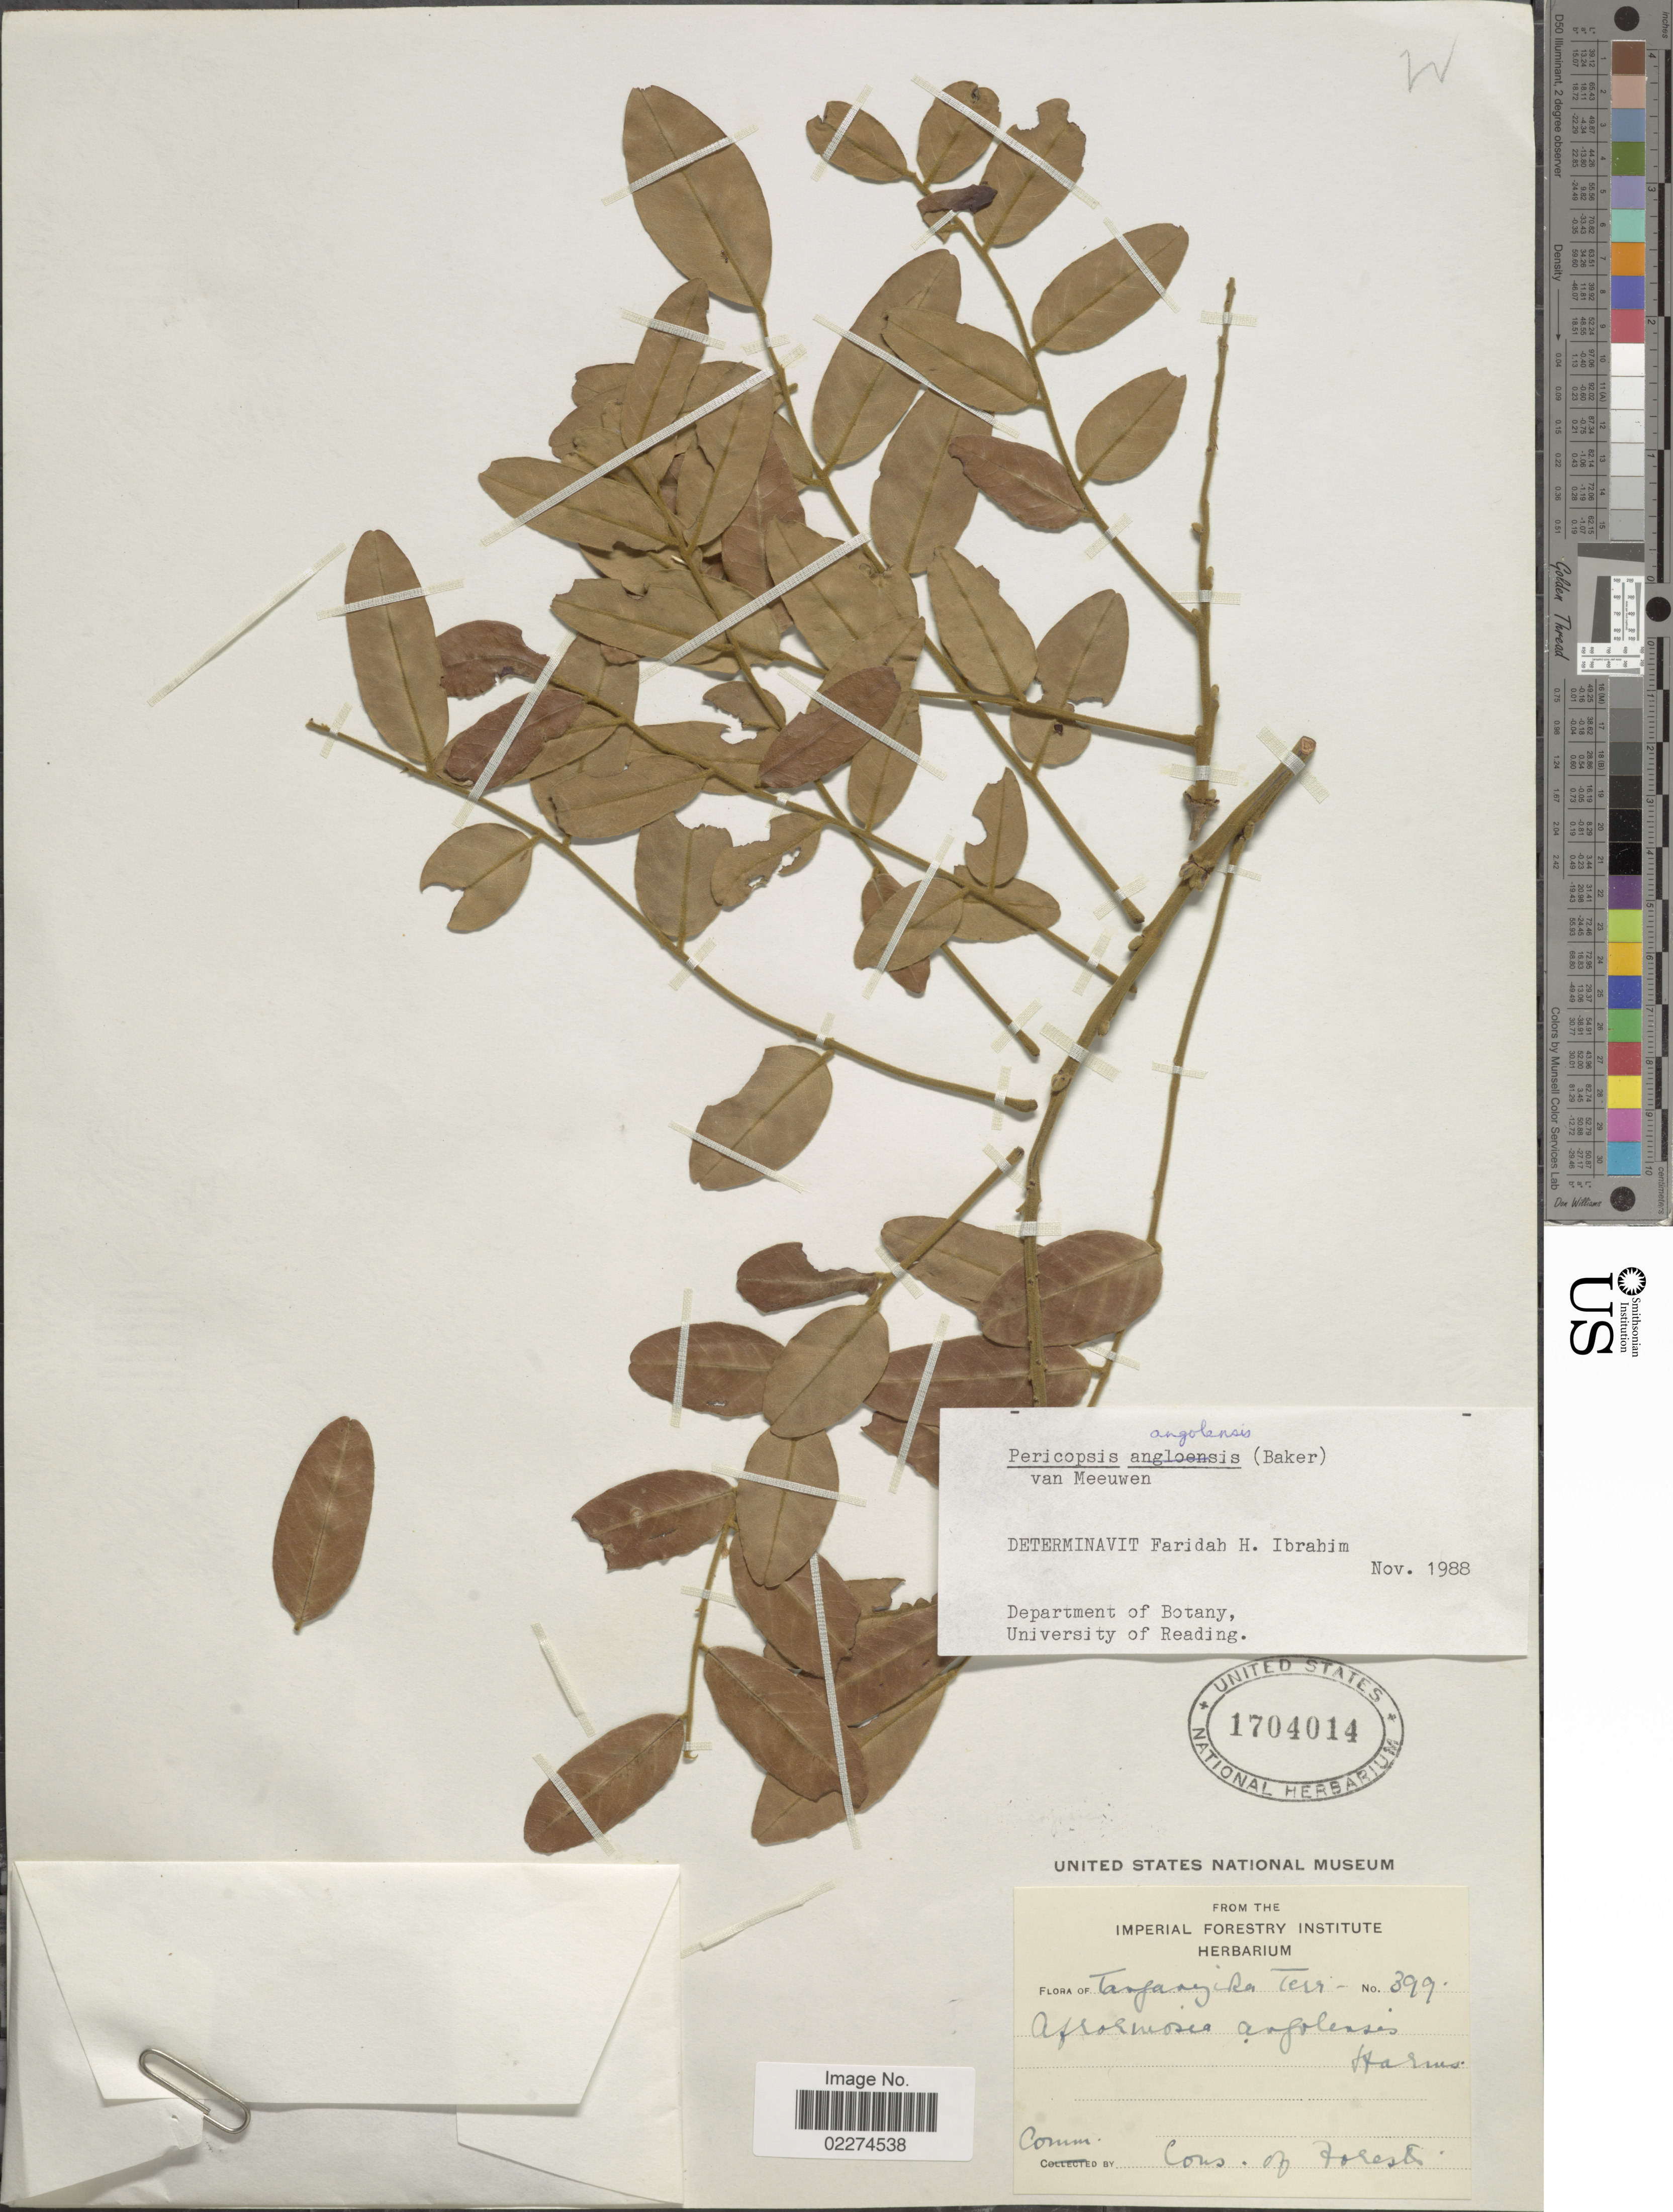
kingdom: Plantae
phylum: Tracheophyta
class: Magnoliopsida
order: Fabales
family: Fabaceae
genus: Pericopsis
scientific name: Pericopsis angolensis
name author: (Baker) Meeuwen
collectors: Cons. of Forests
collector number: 399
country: Tanzania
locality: Tanganyika Terr.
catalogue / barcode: US 1704014